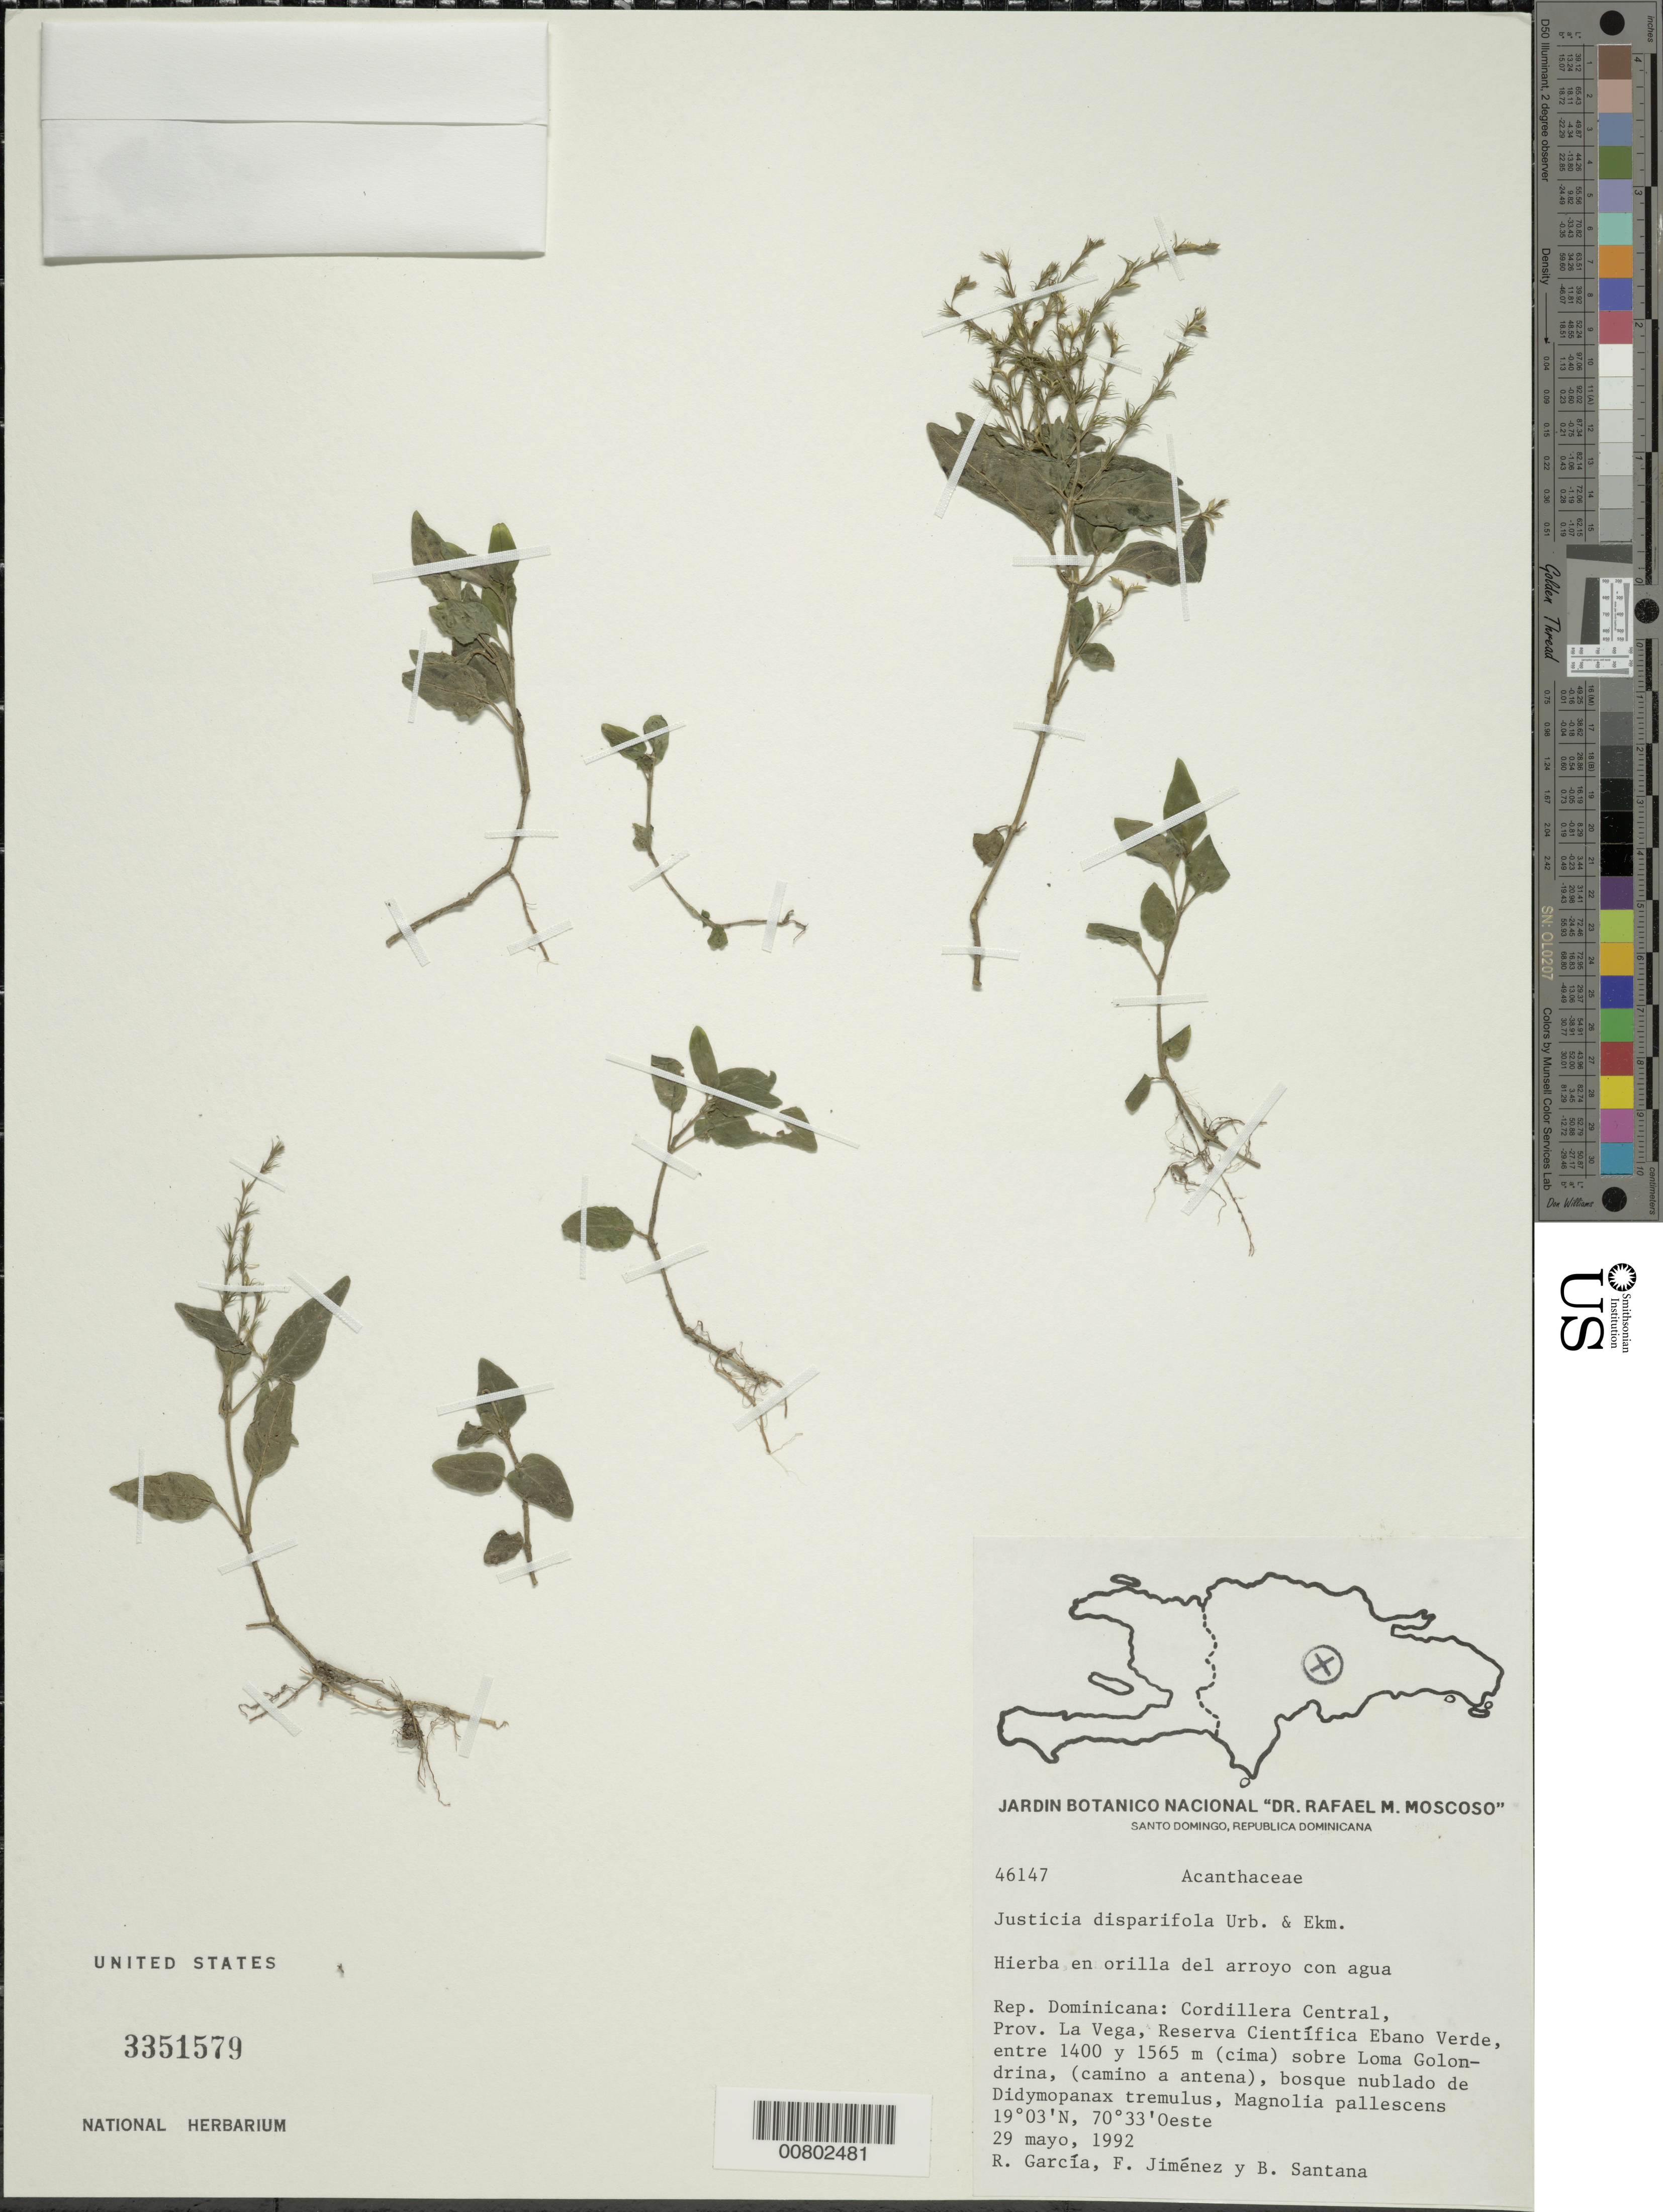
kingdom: Plantae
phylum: Tracheophyta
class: Magnoliopsida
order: Lamiales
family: Acanthaceae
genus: Justicia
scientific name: Justicia disparifolia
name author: Urb. & Ekman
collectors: R. G. García, F. Jiménez & B. Santana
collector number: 46147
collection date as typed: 29 May 1992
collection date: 1992-05-29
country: Dominican Republic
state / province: La Vega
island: Hispaniola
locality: Cordillera Central; Reserva Científica Ebano Verde, entre 1400 y 1565 m (cima) sobre Loma Golondrina, (camino a antena),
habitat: En orilla del arroyo con agua en bosque nublado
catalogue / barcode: US 3351579